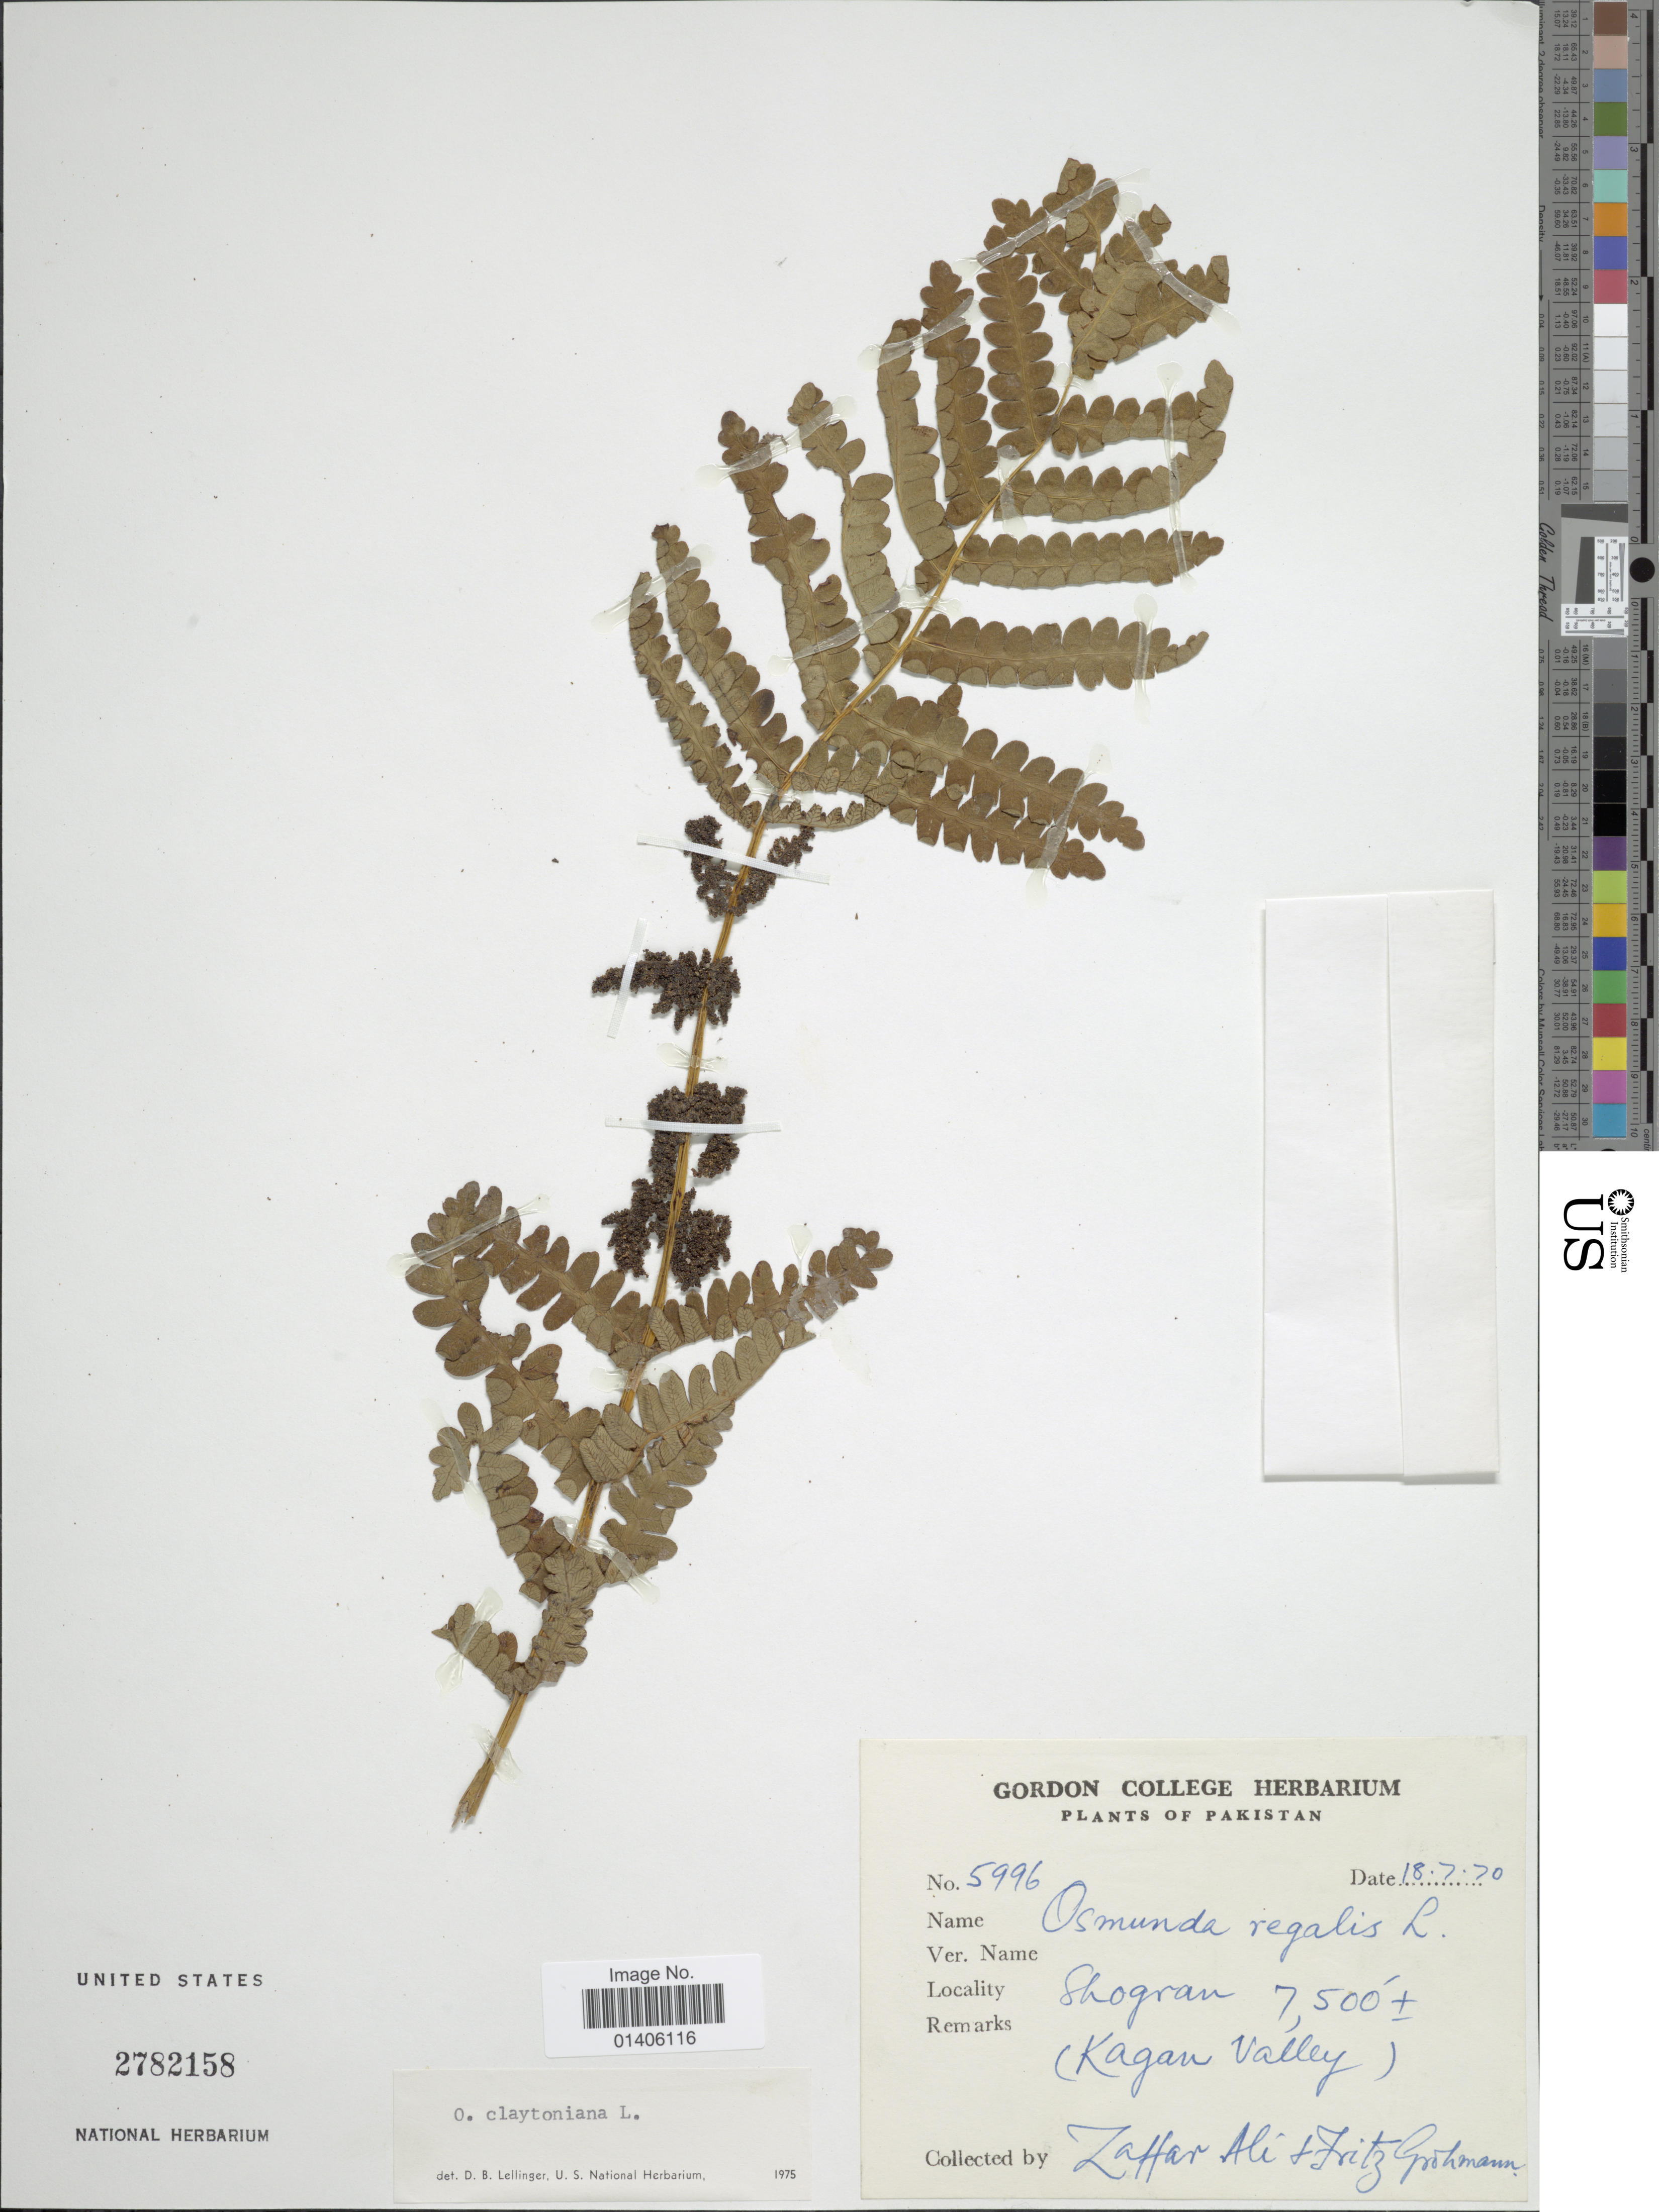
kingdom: Plantae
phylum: Tracheophyta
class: Polypodiopsida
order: Osmundales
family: Osmundaceae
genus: Osmunda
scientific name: Osmunda claytoniana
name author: (L.) Tagawa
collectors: Z. Ali & F. Grohmann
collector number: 5996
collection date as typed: Transcribed d/m/y: 18/7/70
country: Pakistan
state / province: Khyber Pakhtunkhwa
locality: Shogran (Kagan Valley)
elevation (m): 2286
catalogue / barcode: US 2782158